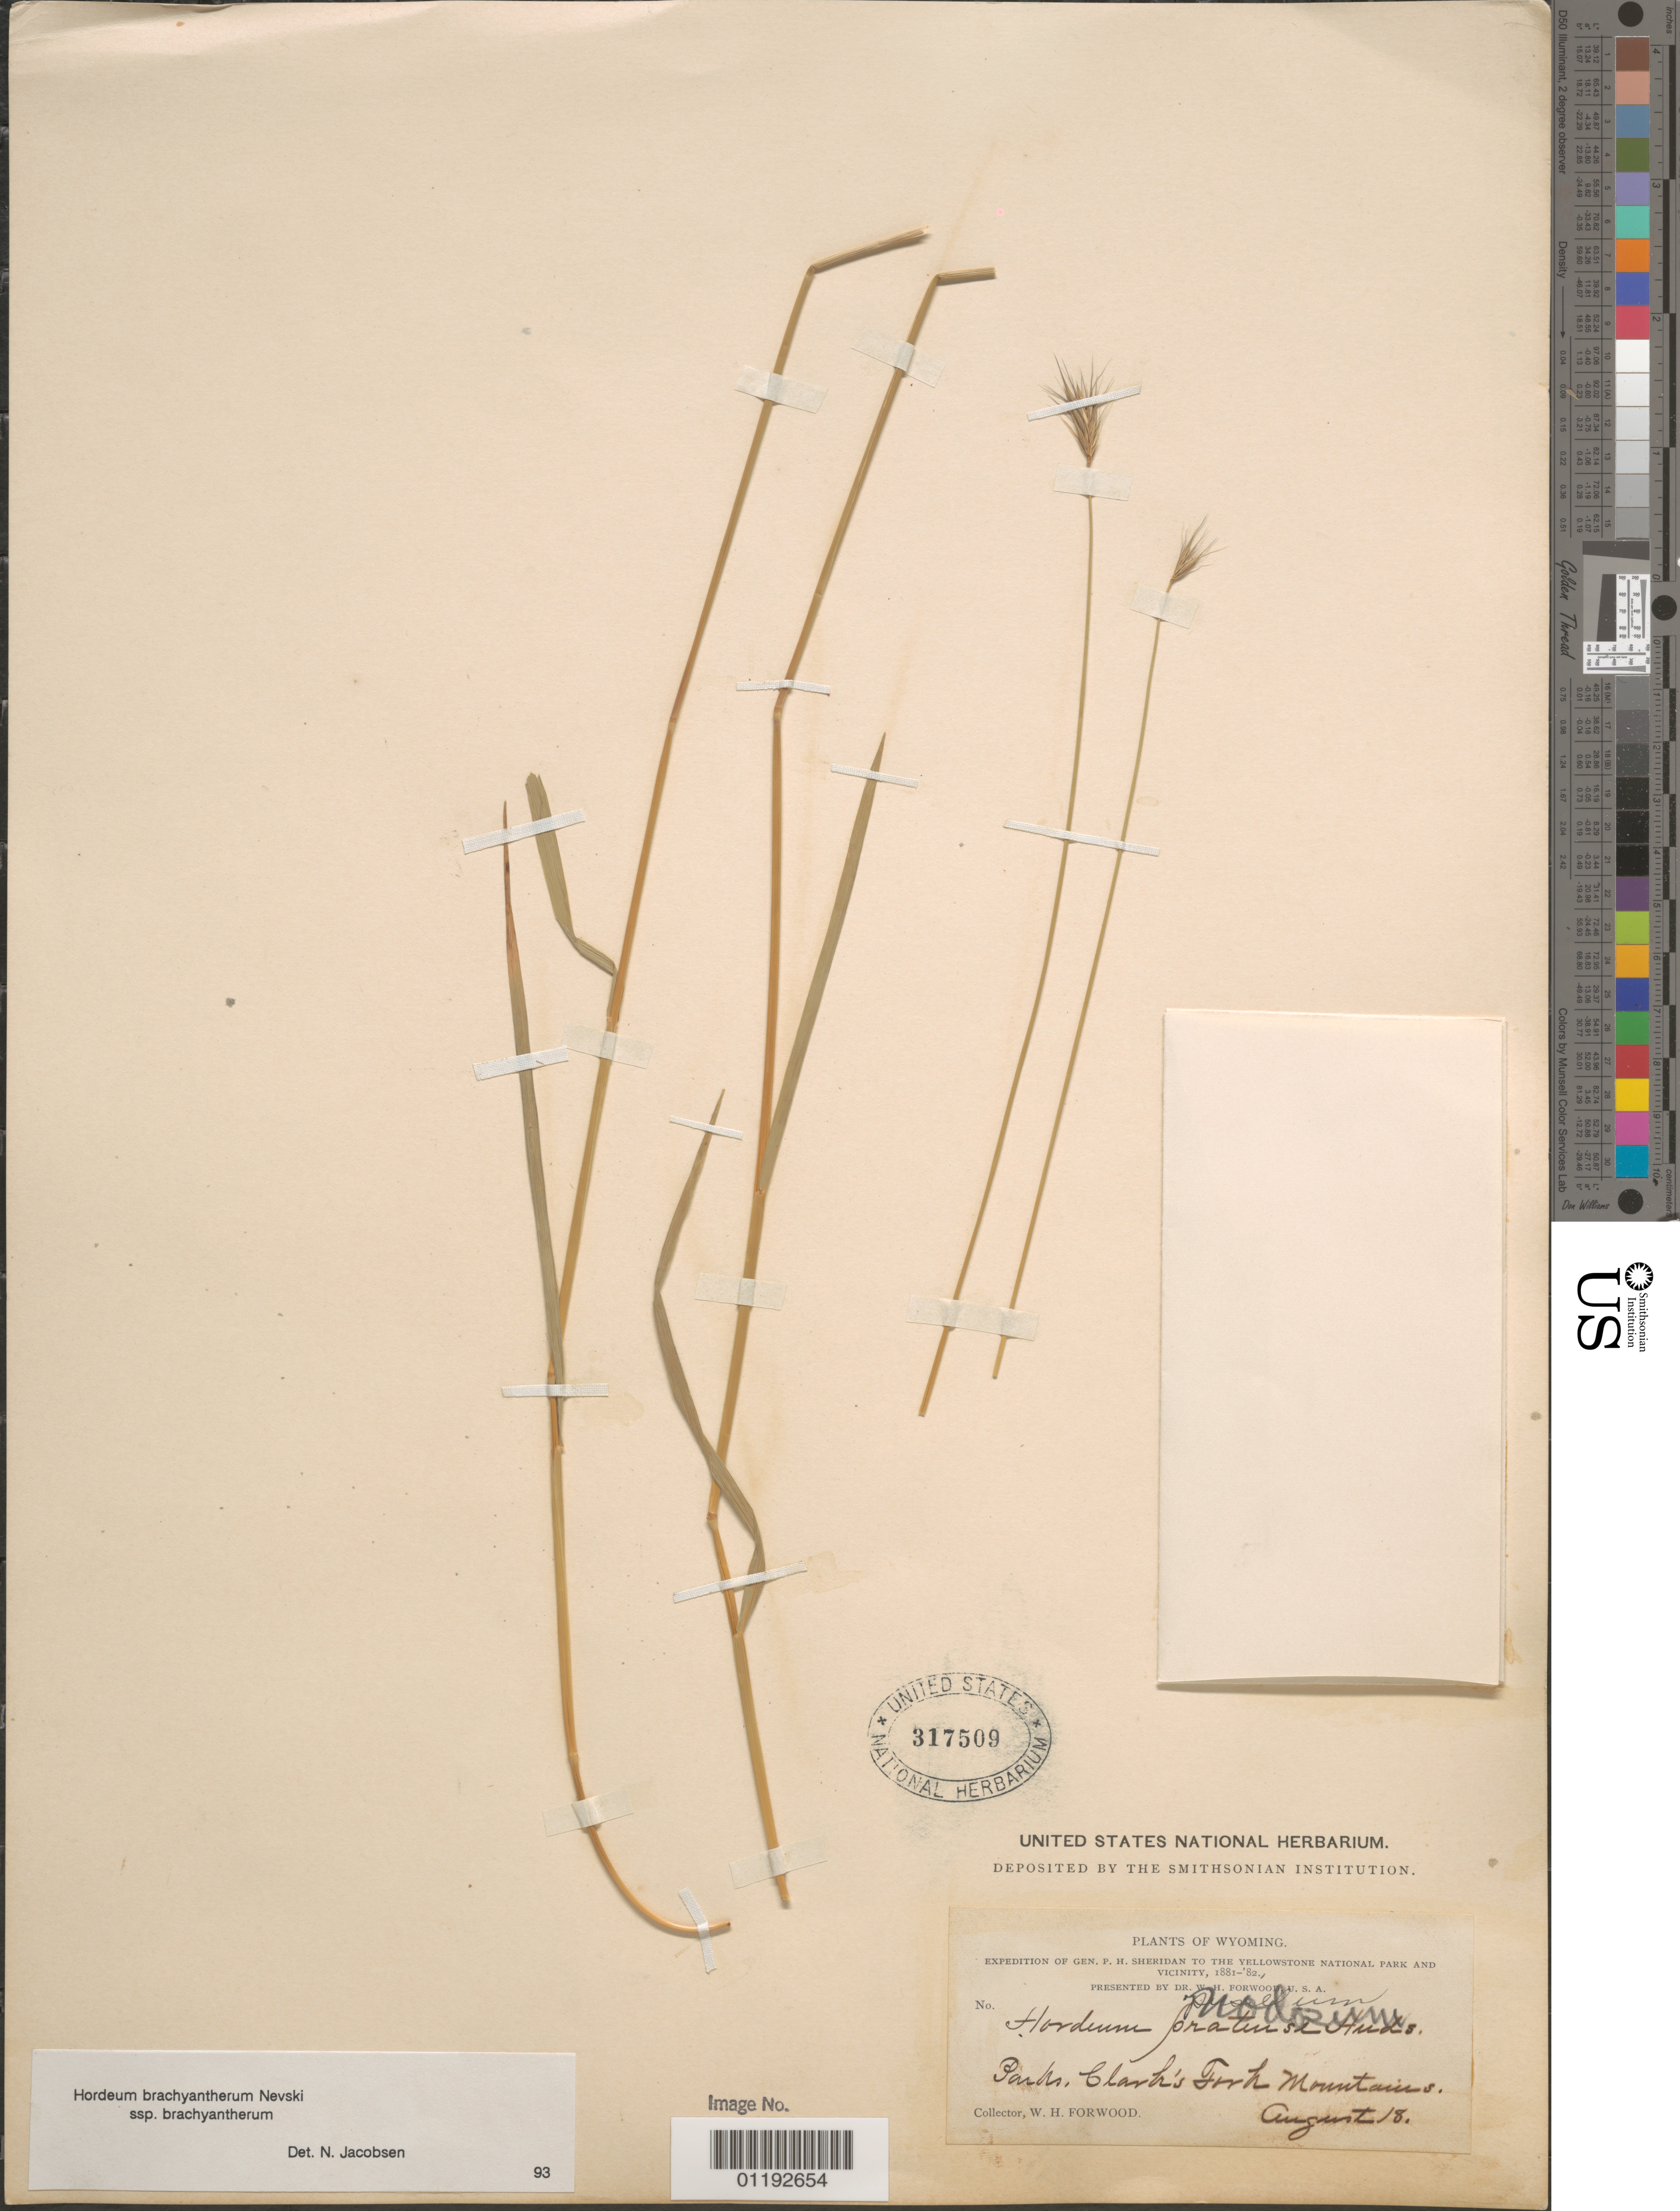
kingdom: Plantae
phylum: Tracheophyta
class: Liliopsida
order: Poales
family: Poaceae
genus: Hordeum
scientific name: Hordeum brachyantherum subsp. brachyantherum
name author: Nevski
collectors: W. Forwood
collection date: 1881-08-19 or 1882-08-19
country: United States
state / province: Wyoming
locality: Parks, Clark's Fork Mountains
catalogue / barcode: US 317509